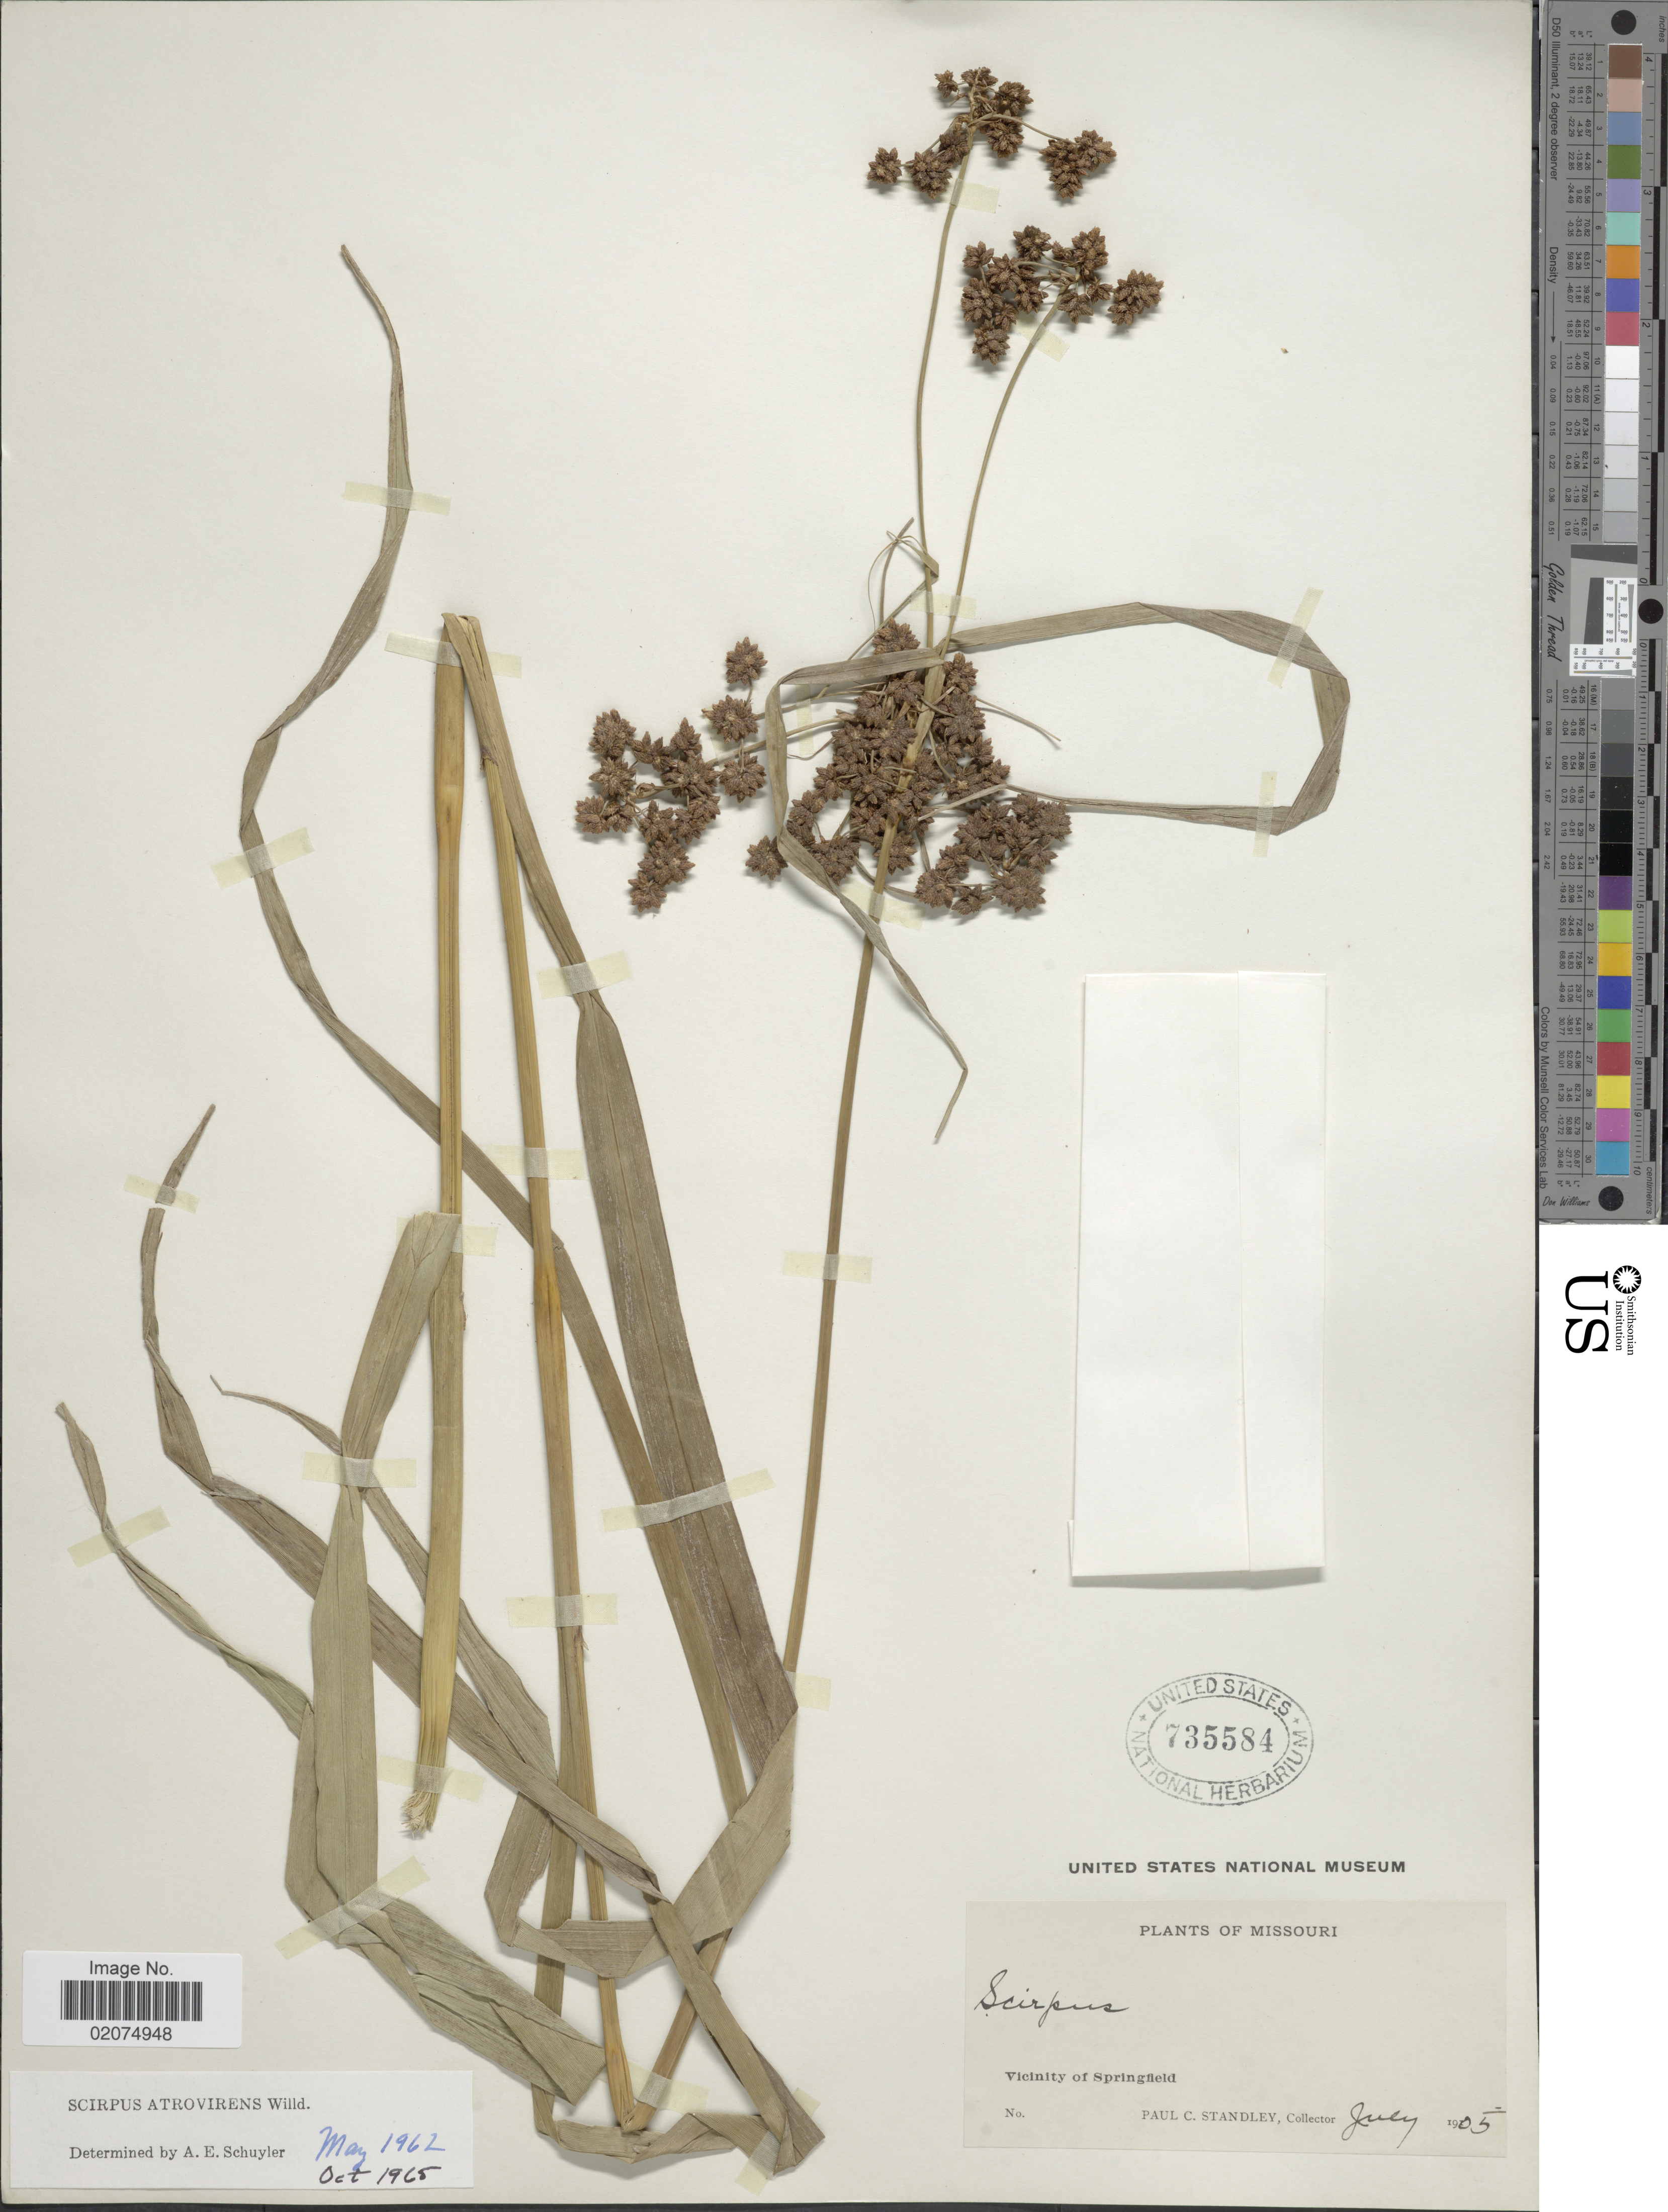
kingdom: Plantae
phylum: Tracheophyta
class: Liliopsida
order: Poales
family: Cyperaceae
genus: Scirpus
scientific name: Scirpus atrovirens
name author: Willd.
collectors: P. C. Standley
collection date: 1905-07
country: United States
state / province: Missouri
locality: Vicinity of Springfield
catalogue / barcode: US 735584